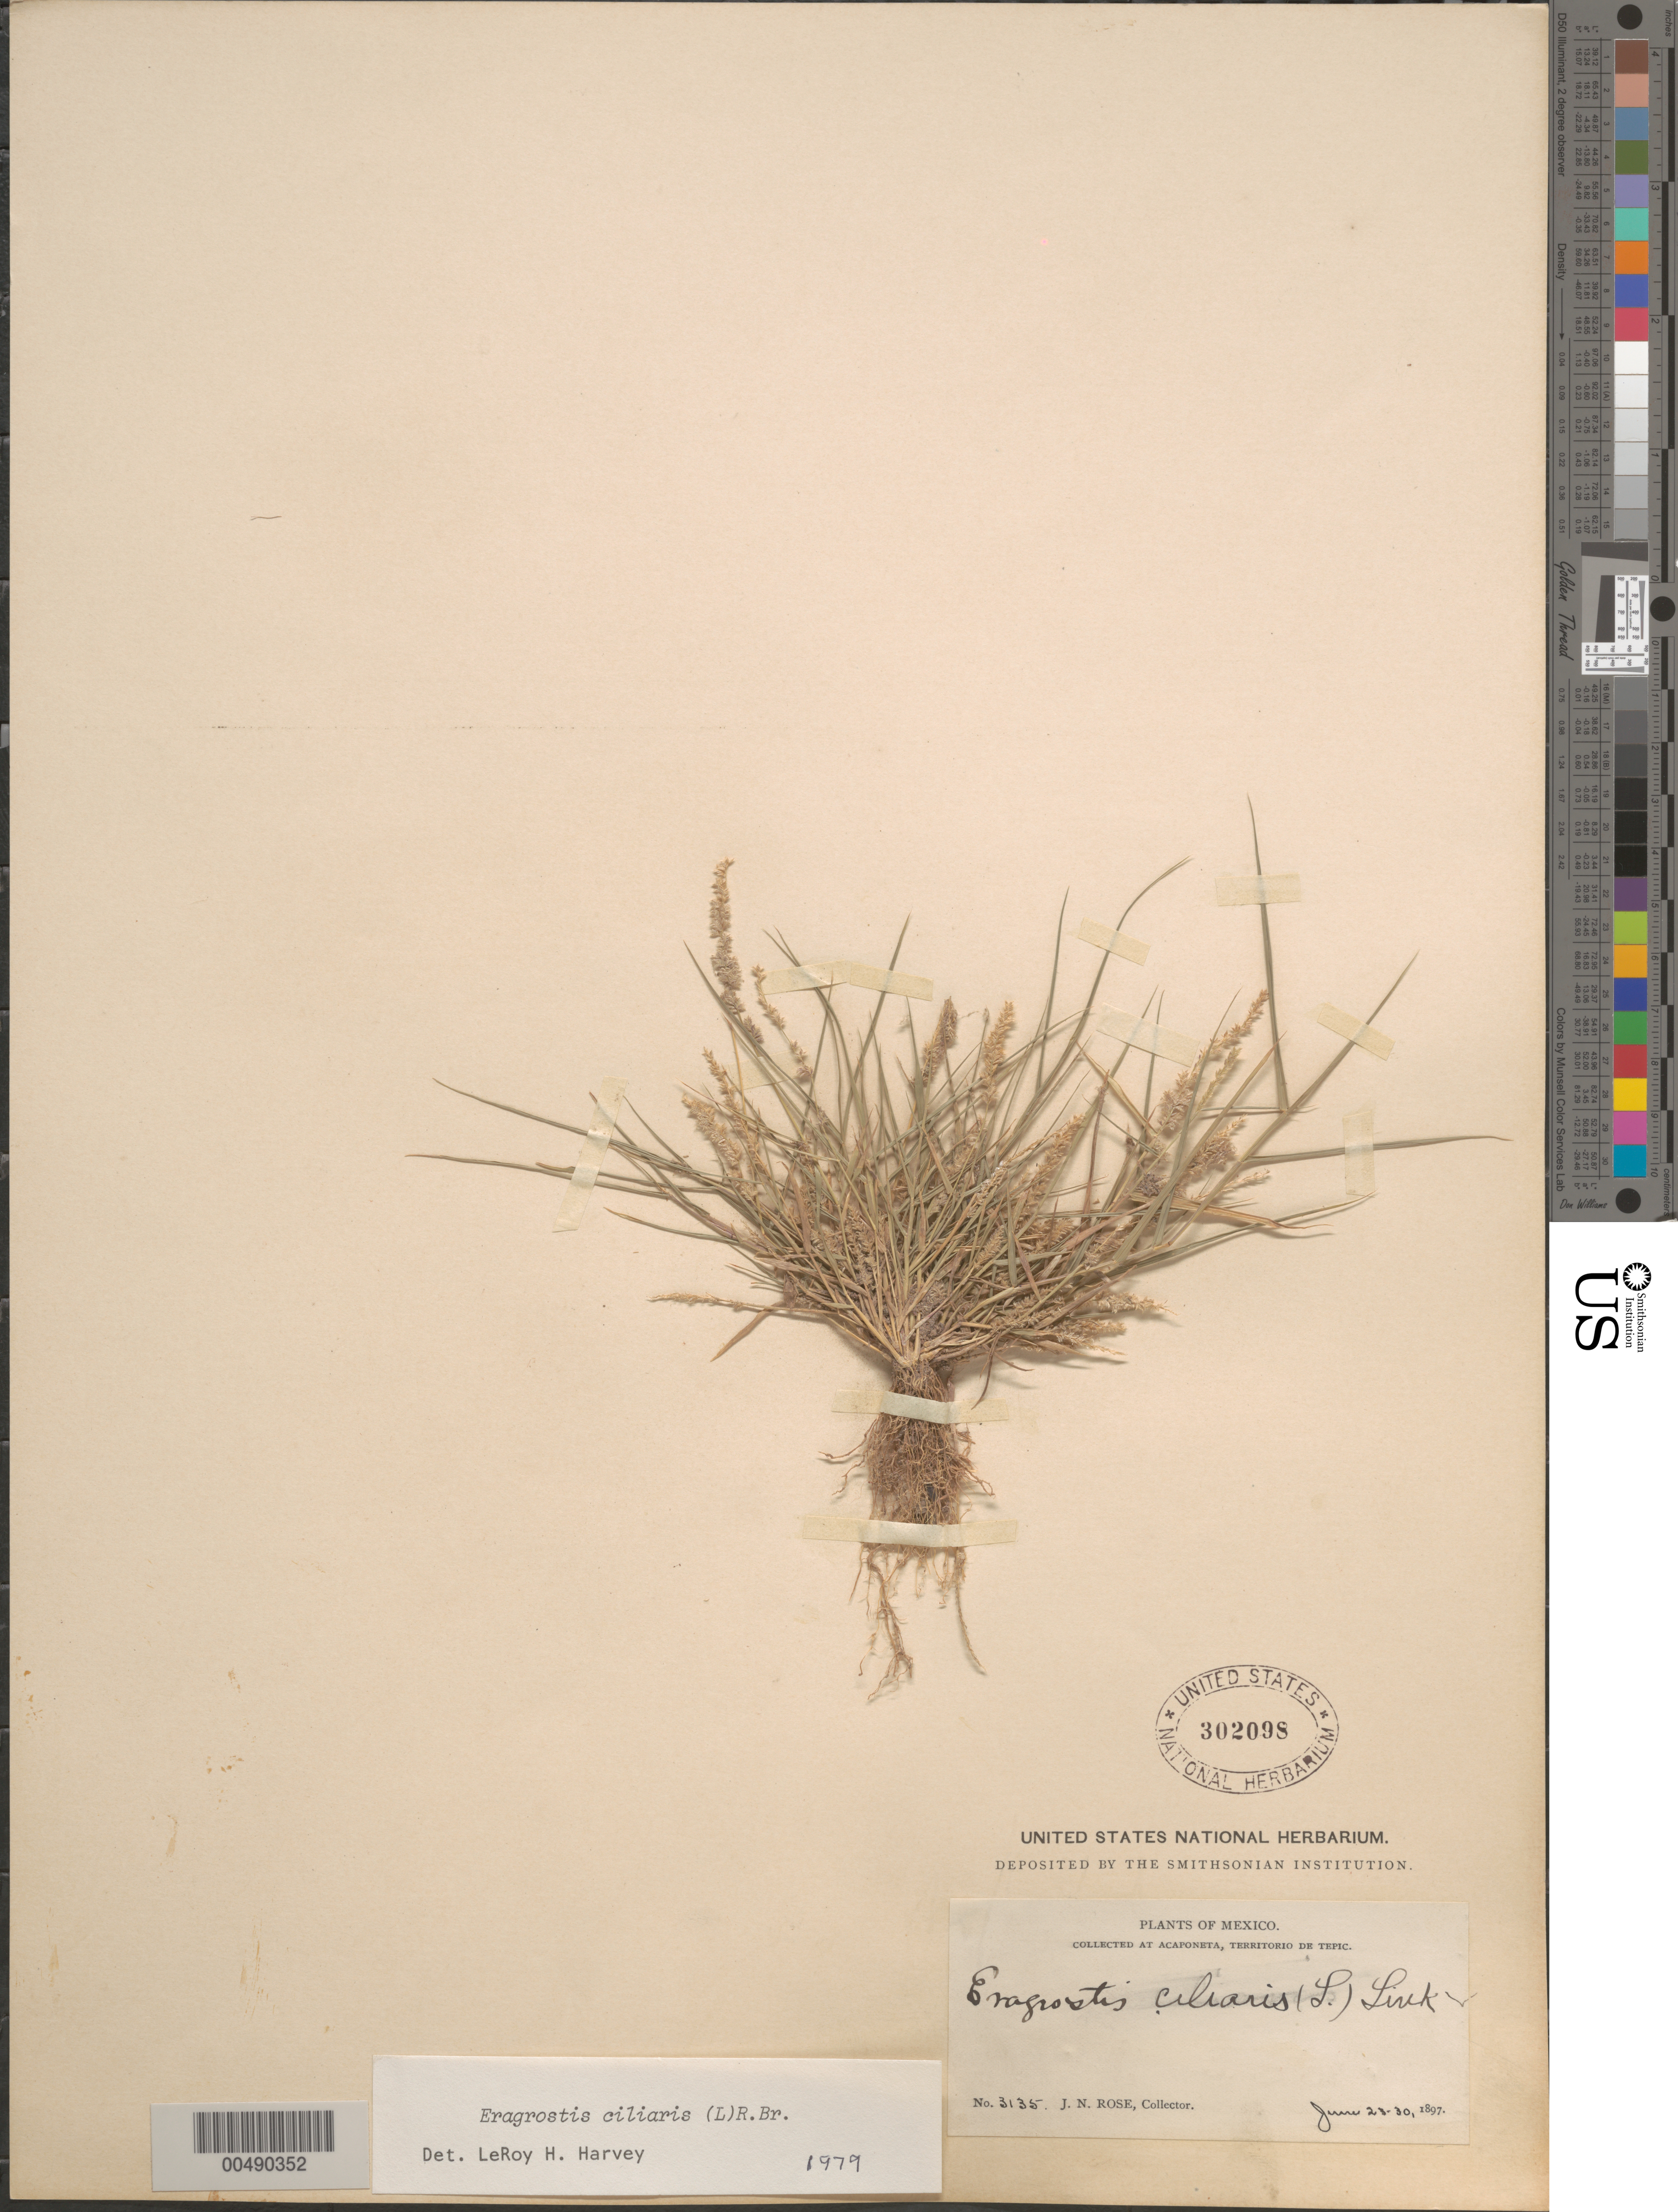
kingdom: Plantae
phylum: Tracheophyta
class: Liliopsida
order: Poales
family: Poaceae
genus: Eragrostis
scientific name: Eragrostis ciliaris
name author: (L.) R. Br.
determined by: Harvey, L.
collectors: J. N. Rose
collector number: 3135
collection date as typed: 23 Jun 1897 to 30 Jun 1897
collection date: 1897-06-23/1897-06-30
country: Mexico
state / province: Nayarit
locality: Acaponeta, Tepic territory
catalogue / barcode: US 302098